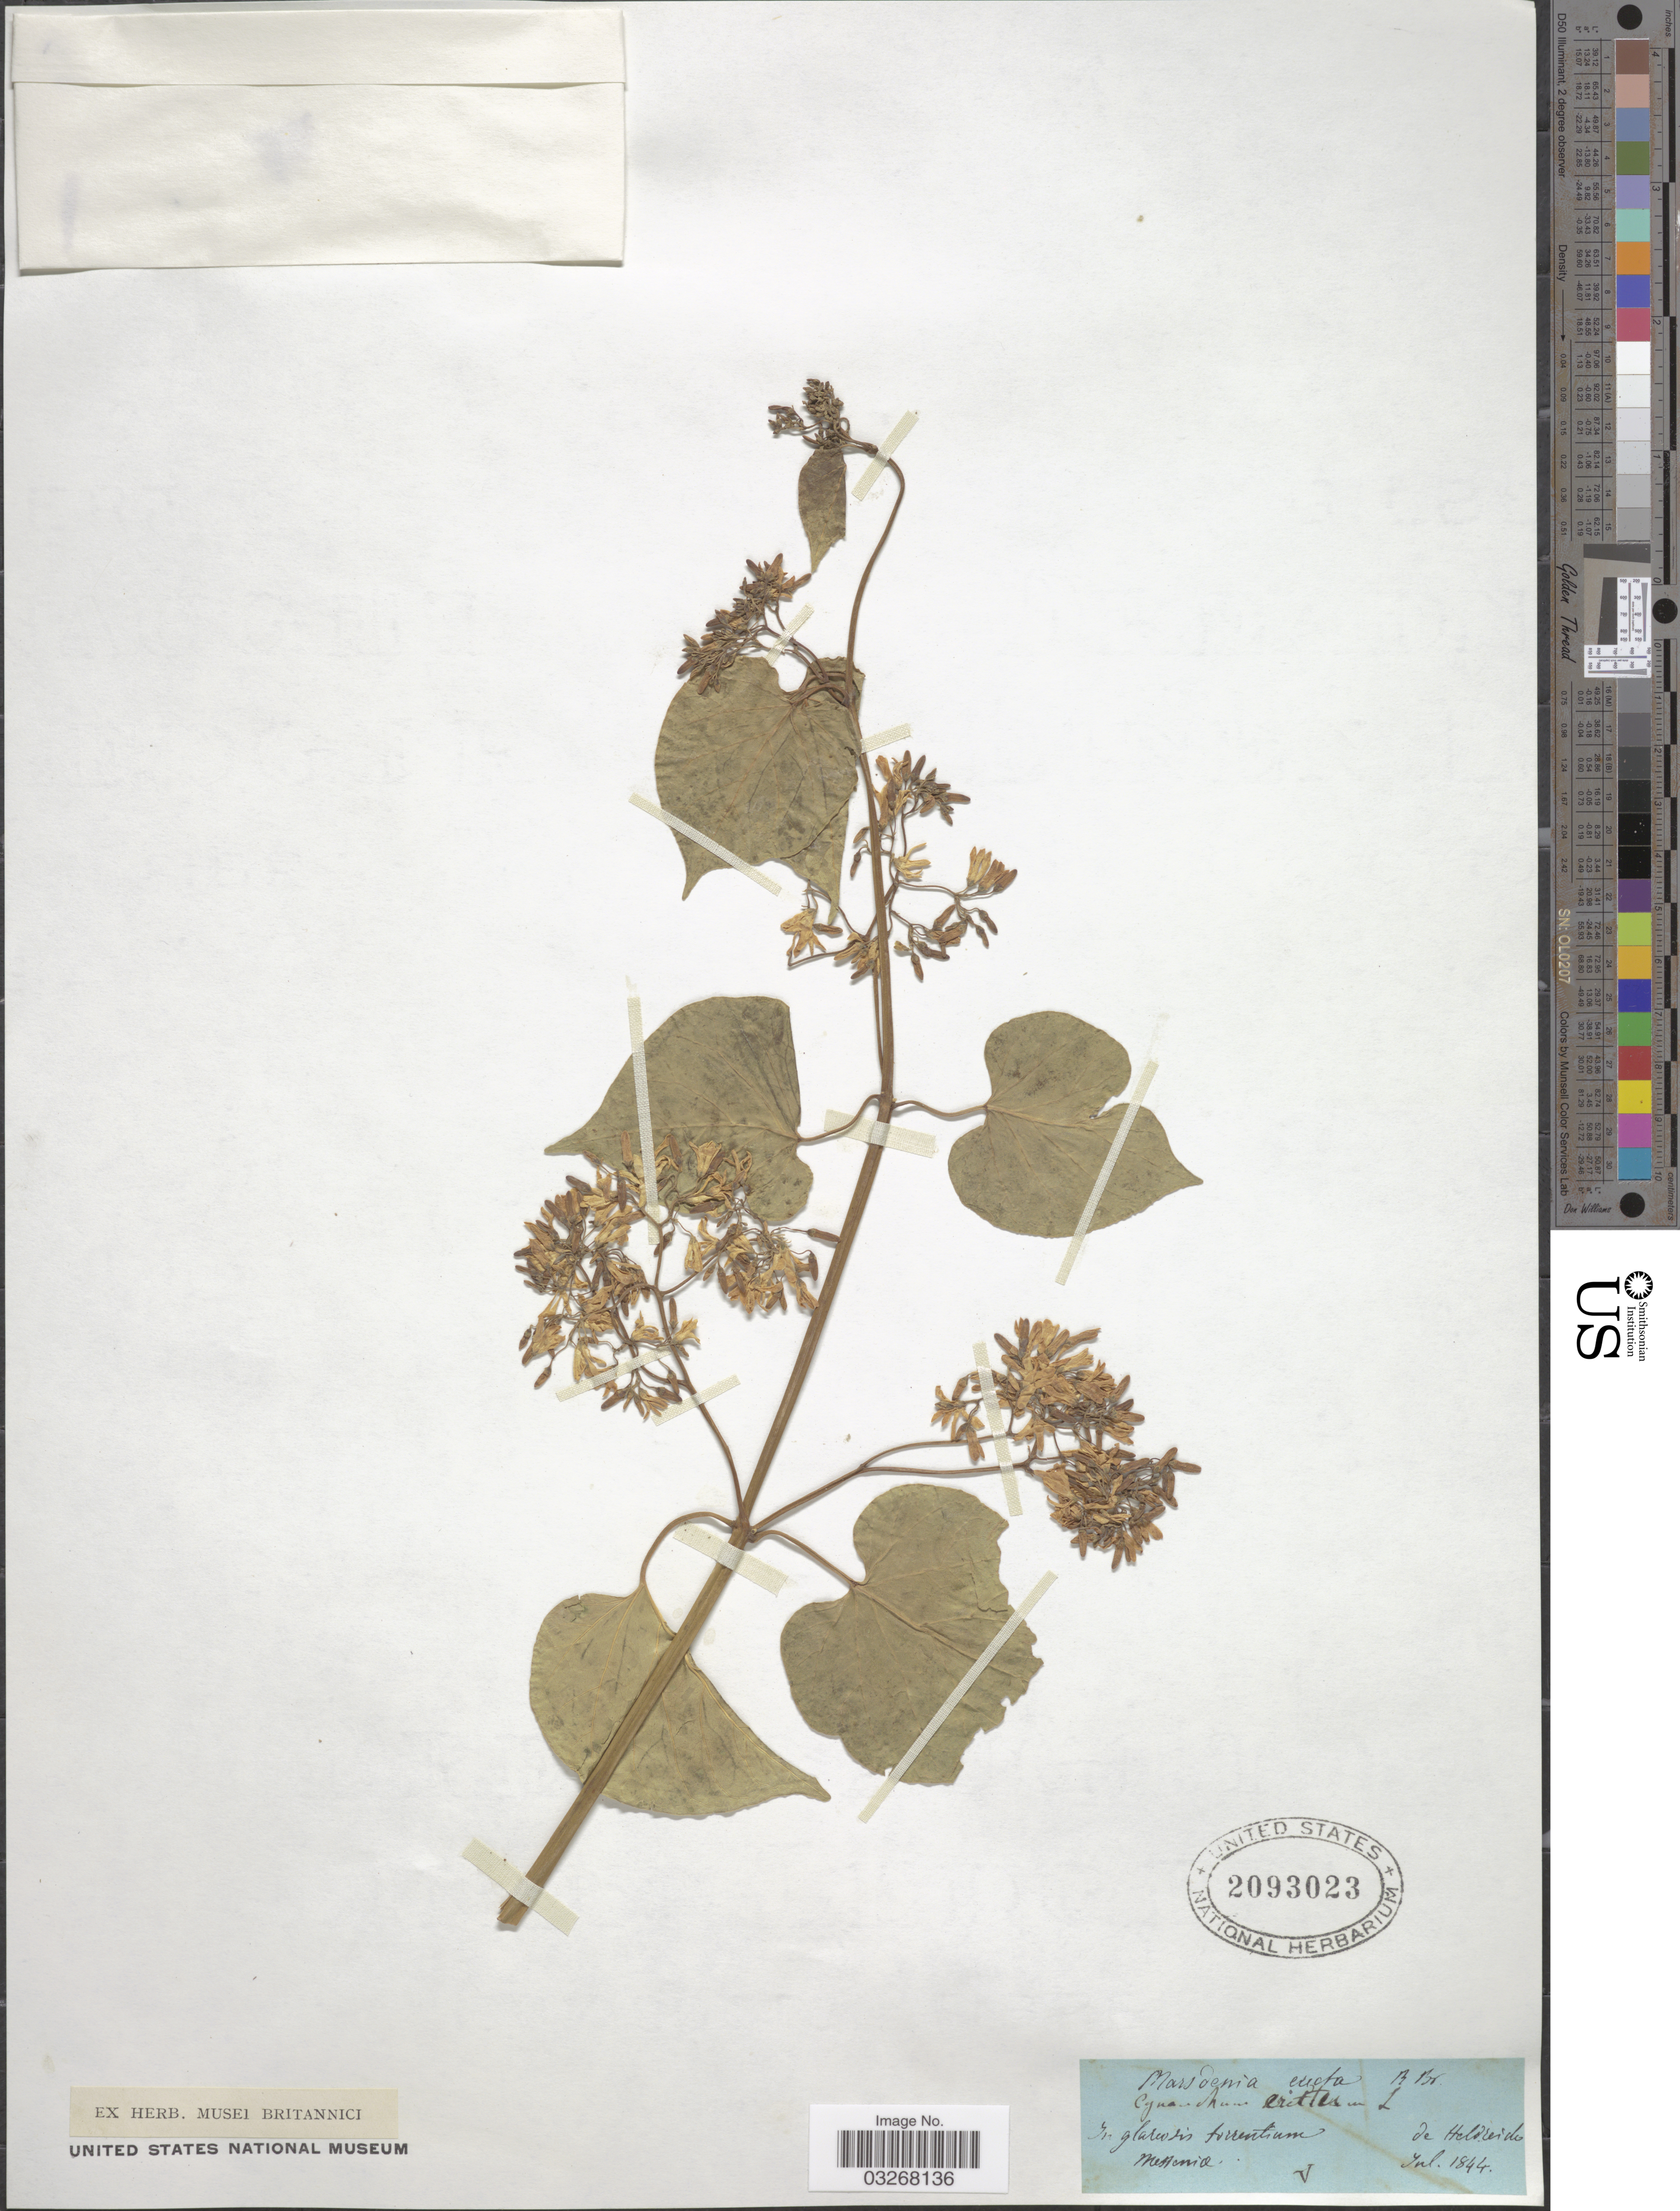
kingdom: Plantae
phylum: Tracheophyta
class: Magnoliopsida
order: Gentianales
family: Apocynaceae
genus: Marsdenia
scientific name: Marsdenia erecta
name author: R. Br.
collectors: -. De Heldreich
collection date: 1844-07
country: Greece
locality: In glaroesis torrentium Messeniae.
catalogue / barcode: US 2093023